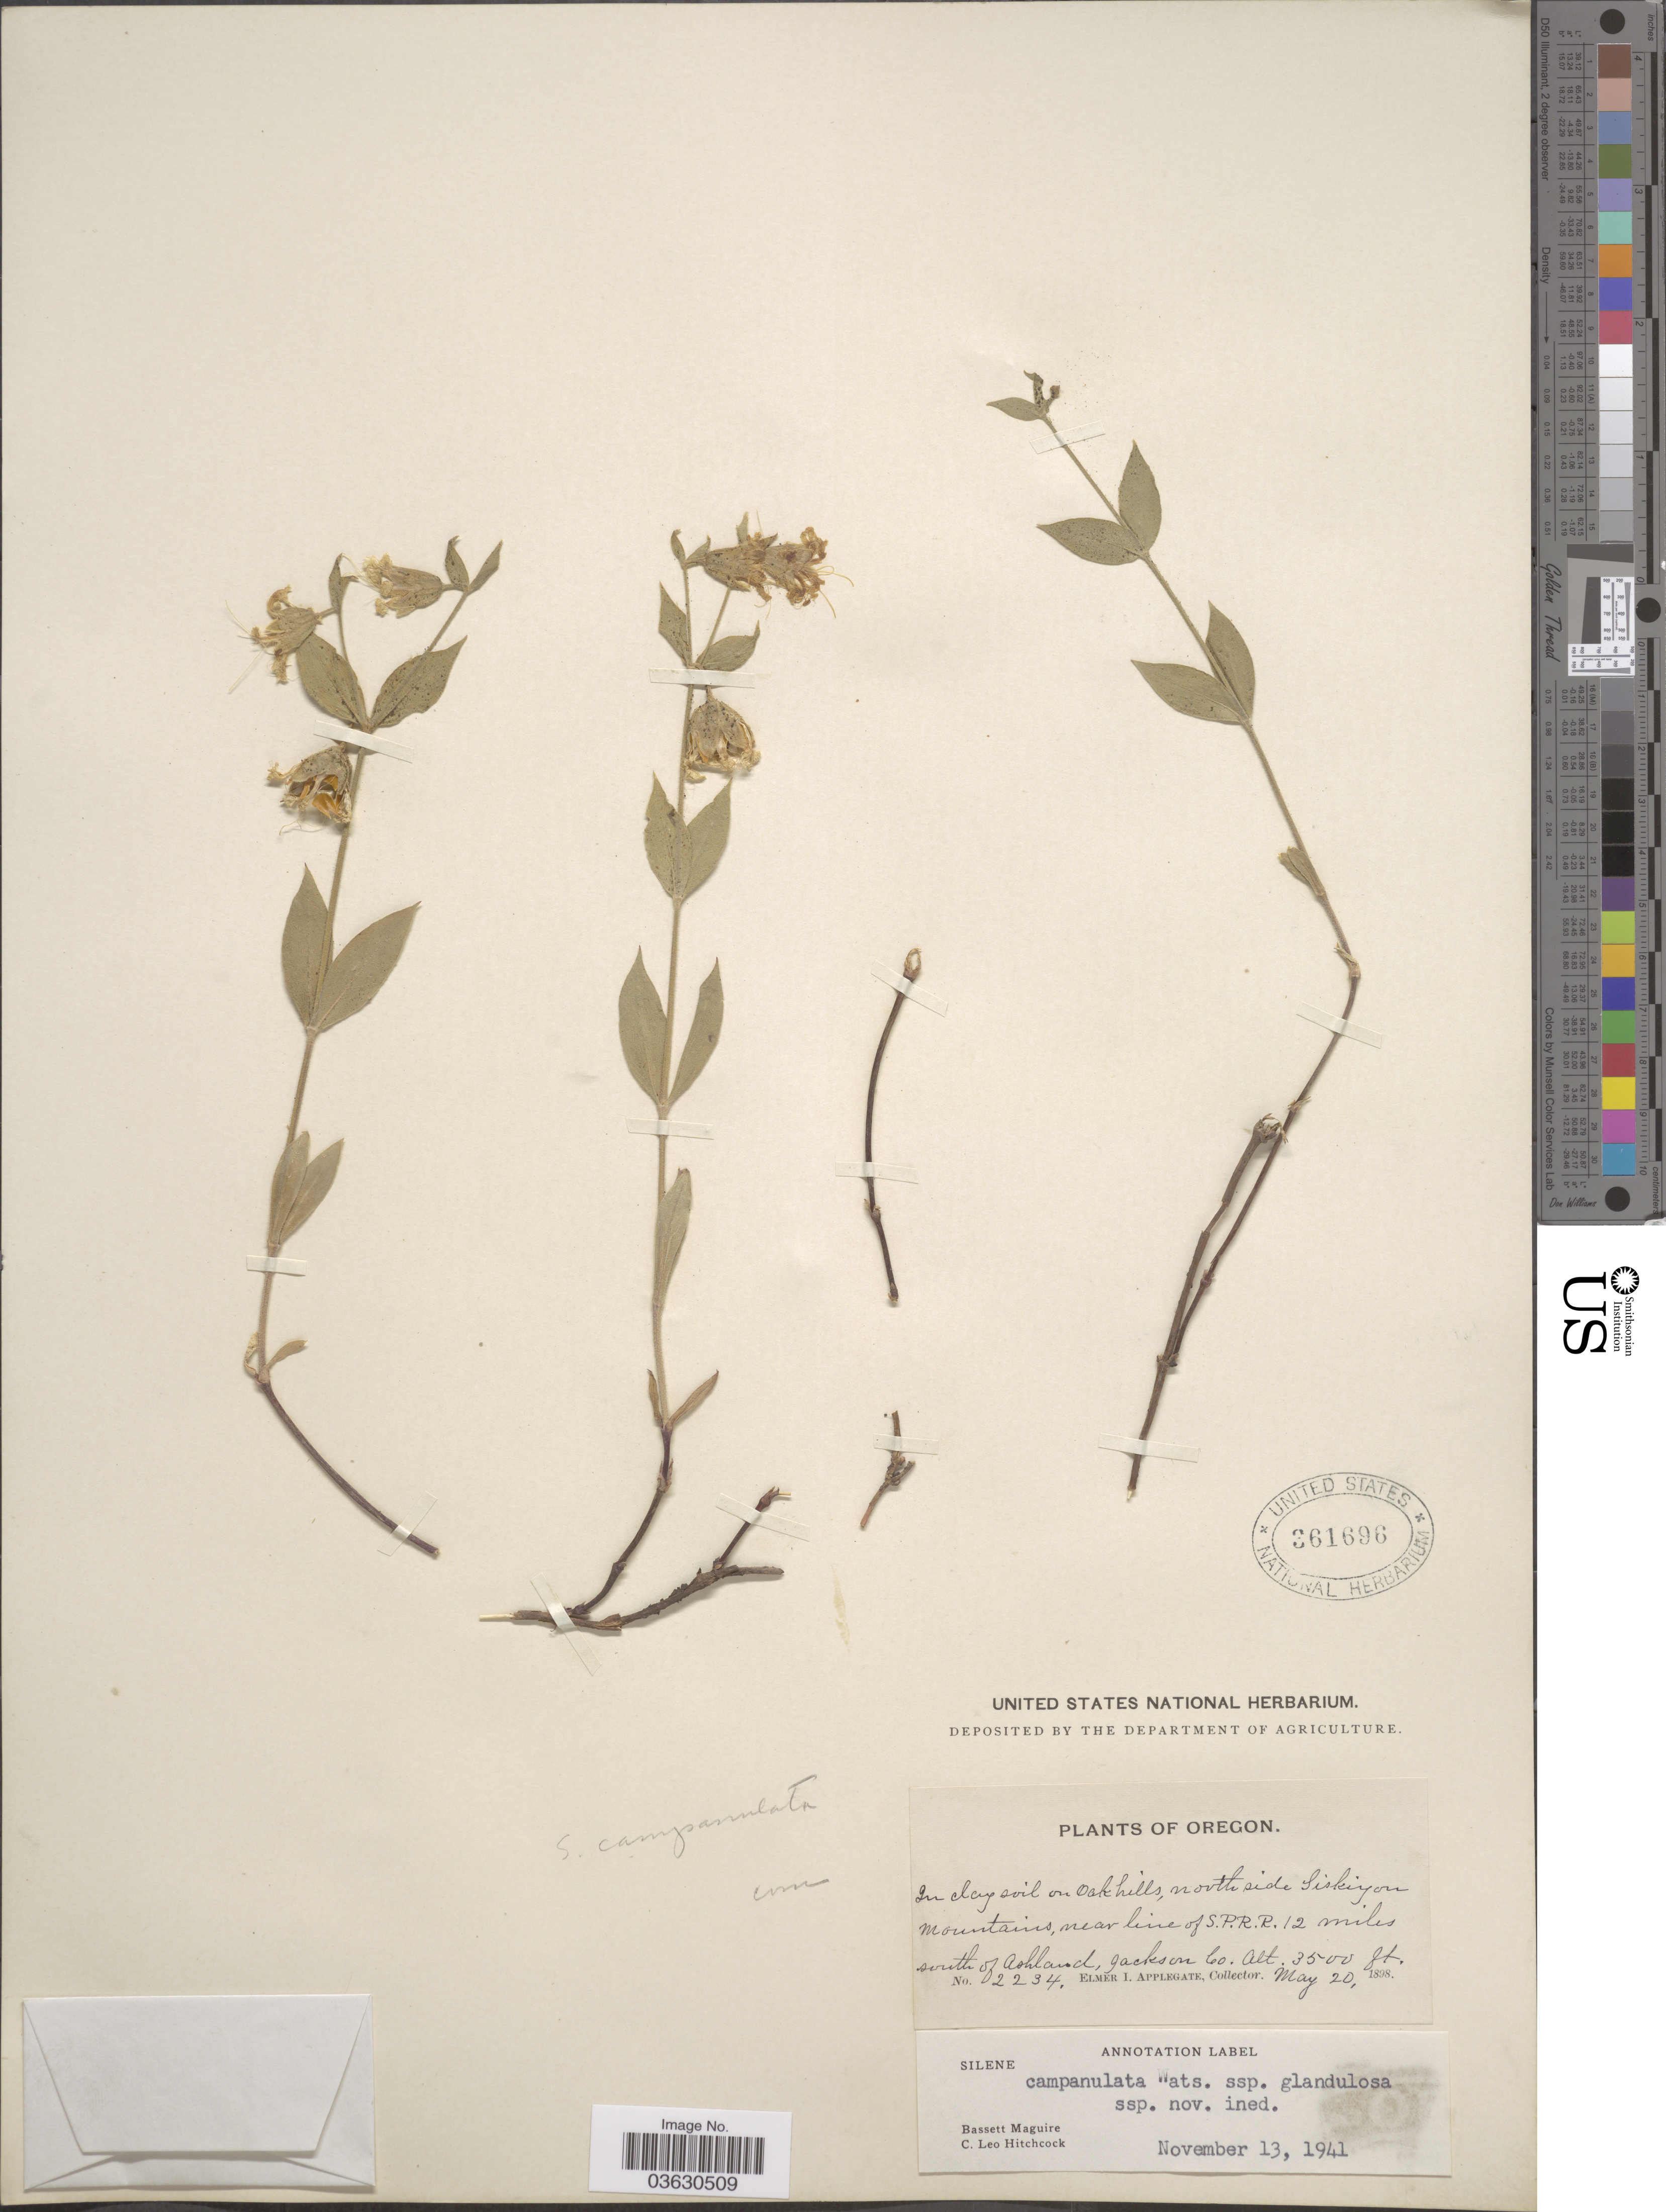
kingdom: Plantae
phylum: Tracheophyta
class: Magnoliopsida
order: Caryophyllales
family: Caryophyllaceae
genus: Silene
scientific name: Silene campanulata subsp. glandulosa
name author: C.L. Hitchc. & Maguire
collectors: E. I. Applegate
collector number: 2234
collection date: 1898-05-20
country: United States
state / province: Oregon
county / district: Jackson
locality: In clay soil on Oak hills, north side of Siskiyou Mountains, near line of S.P.R.R. 12 miles south of Ashland, Jackson Co.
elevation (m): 1067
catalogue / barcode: US 361696